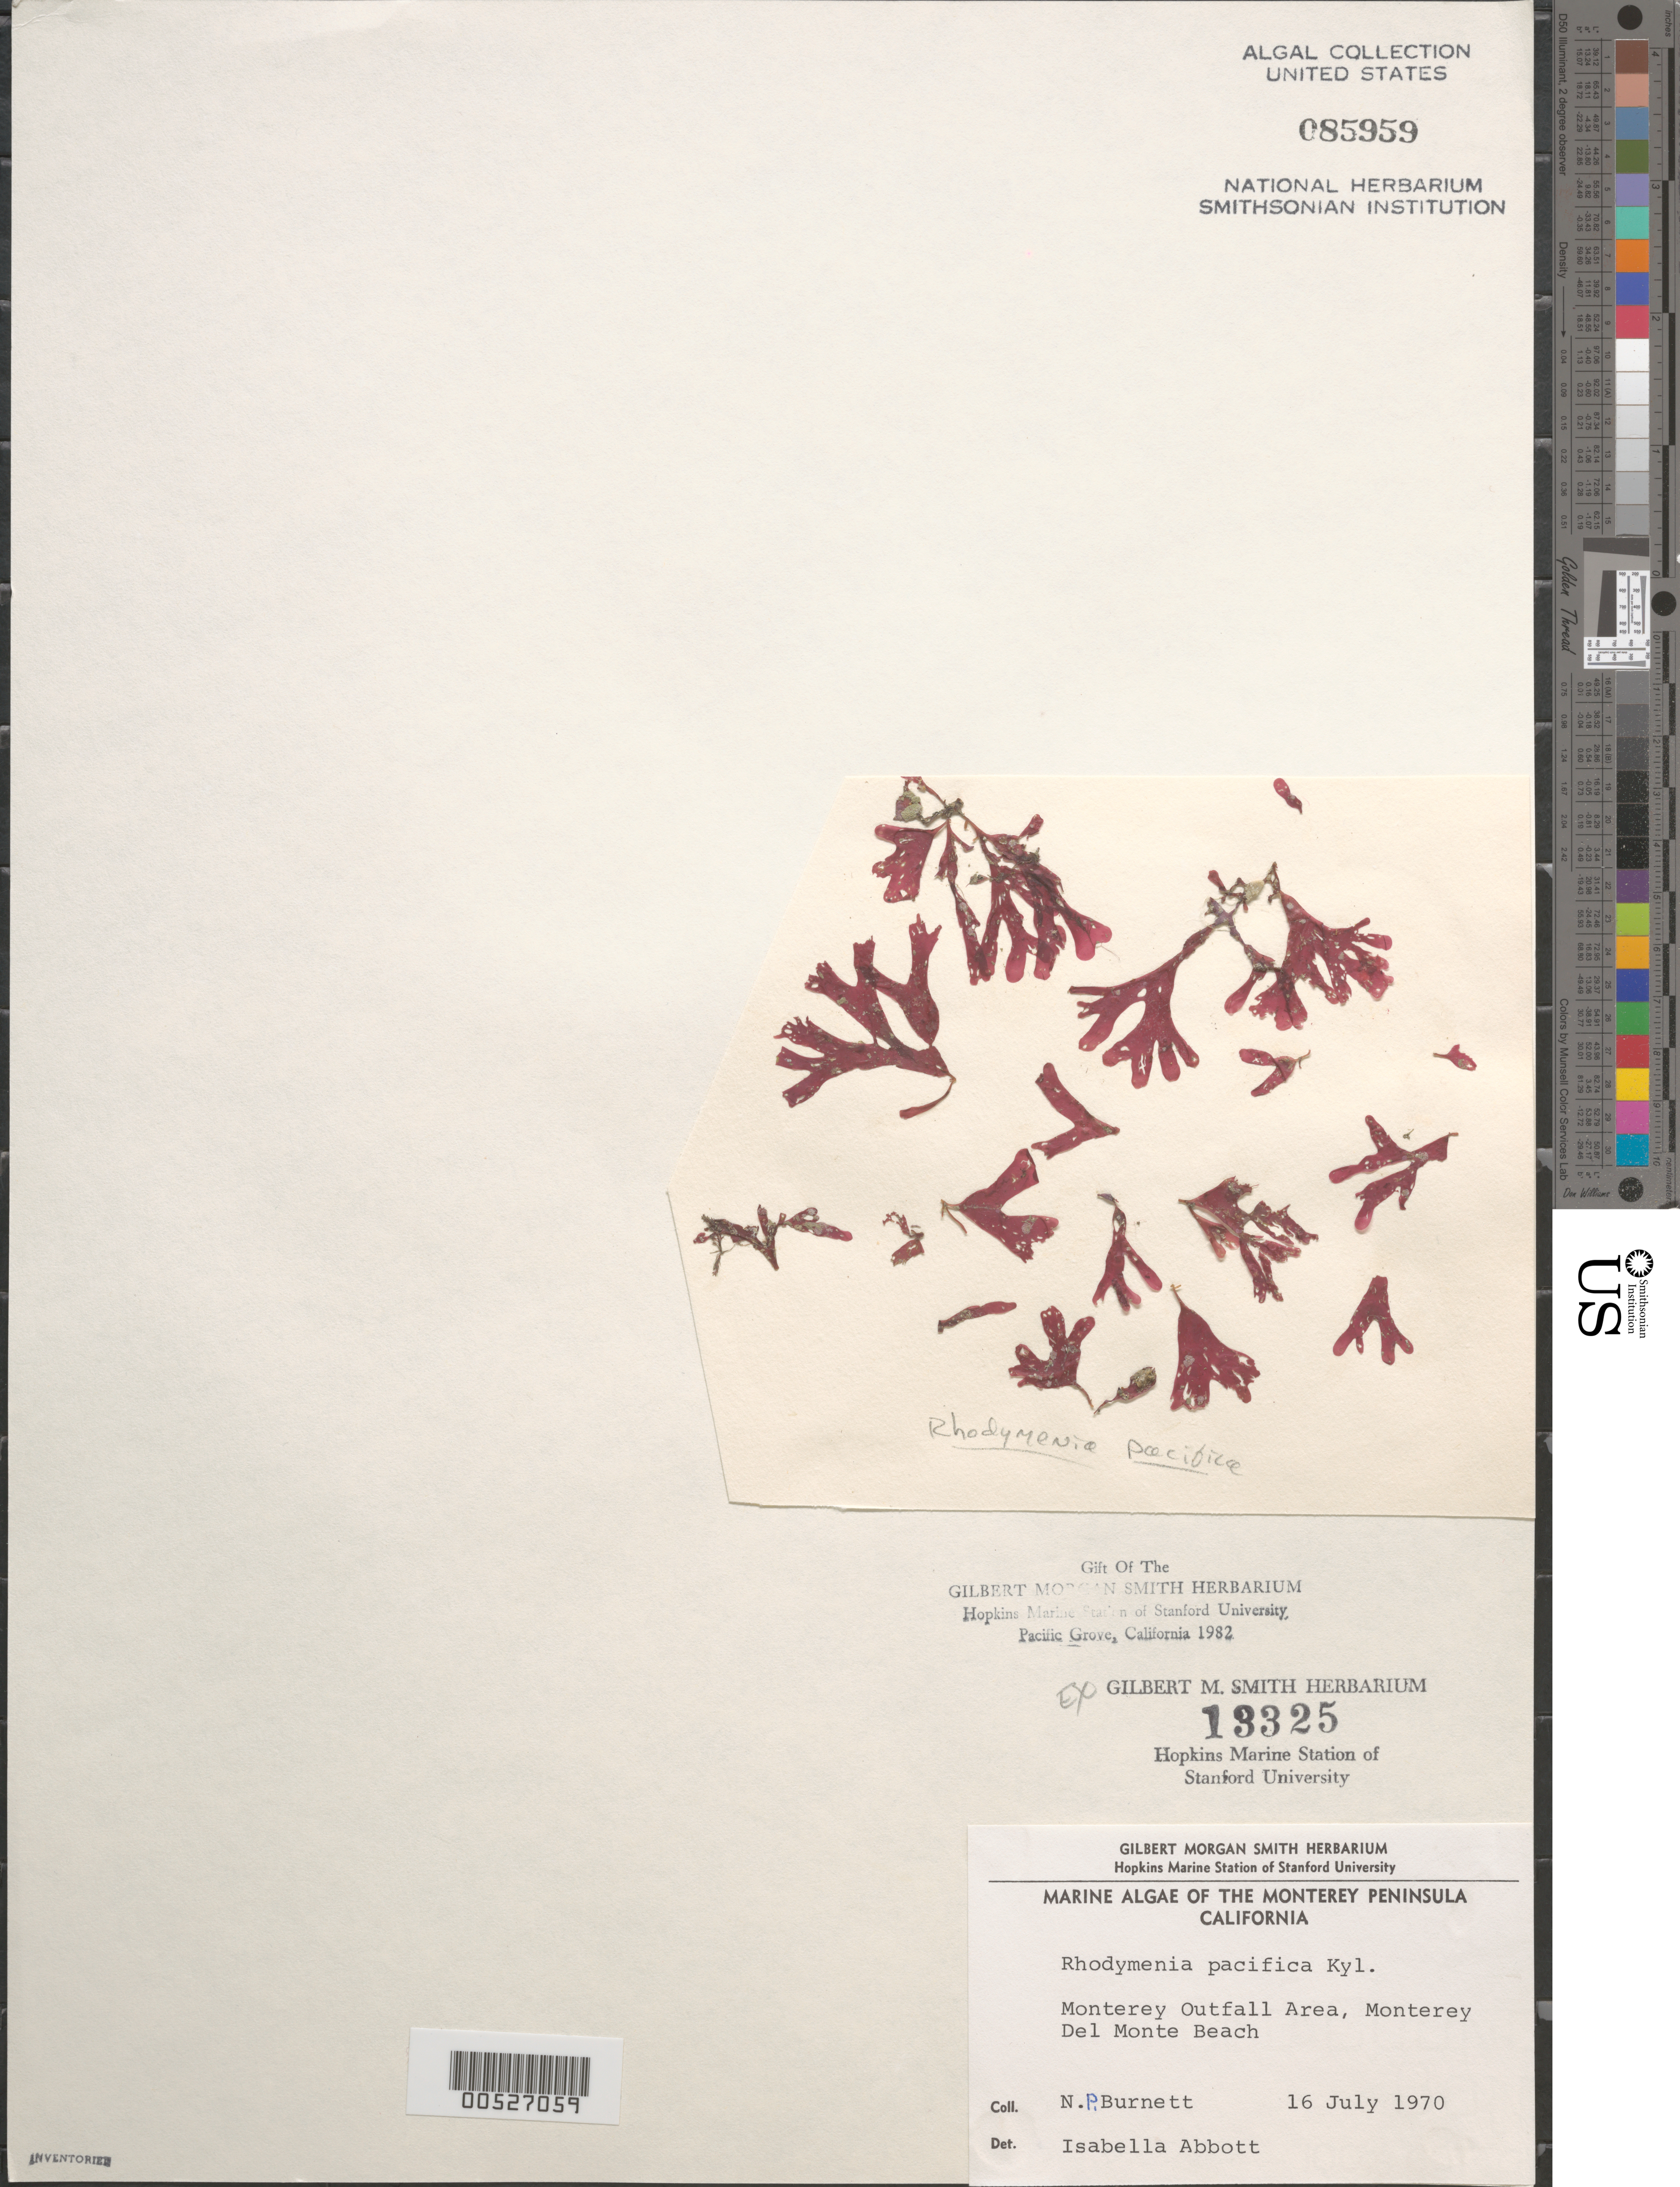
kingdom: Plantae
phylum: Rhodophyta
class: Florideophyceae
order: Rhodymeniales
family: Rhodymeniaceae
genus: Rhodymenia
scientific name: Rhodymenia pacifica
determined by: Abbott, Isabella A.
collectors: N. Burnett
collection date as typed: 16 Jul 1970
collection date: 1970-07-16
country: United States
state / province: California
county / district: Monterey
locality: Monterey outfall area, Del Monte Beach, Monterey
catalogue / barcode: US 85959